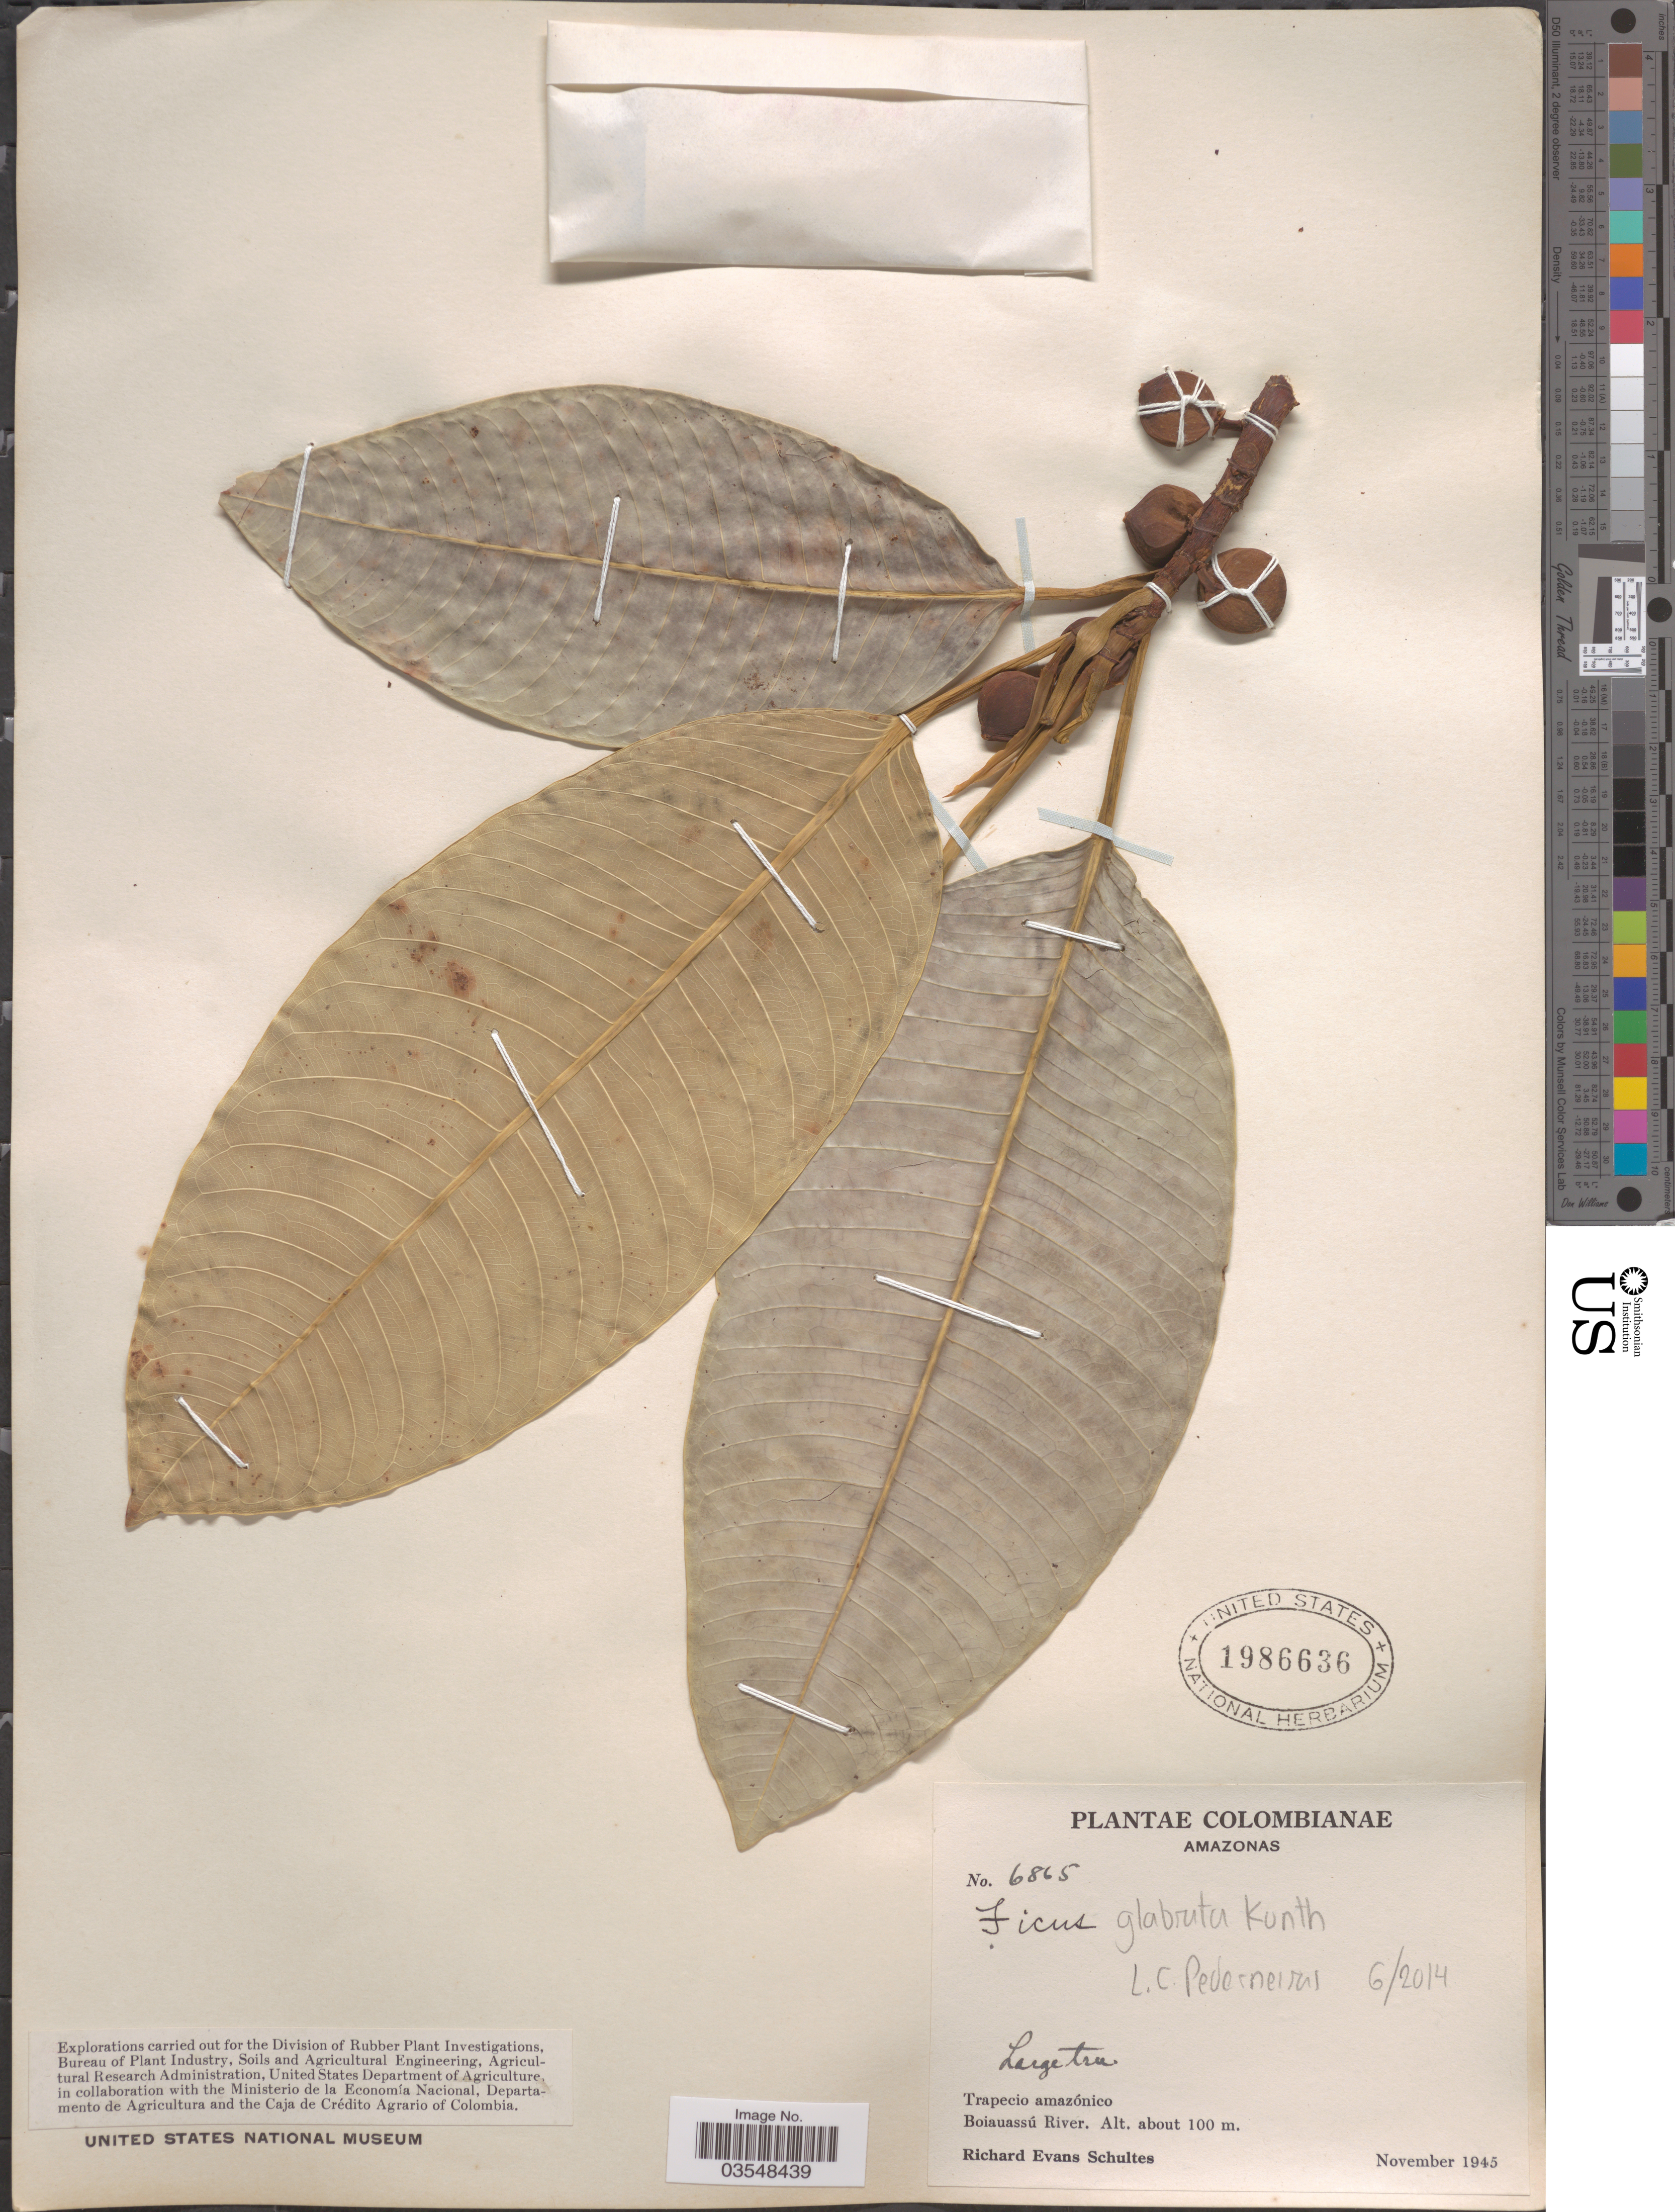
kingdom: Plantae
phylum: Tracheophyta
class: Magnoliopsida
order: Rosales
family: Moraceae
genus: Ficus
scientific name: Ficus glabrata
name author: Kunth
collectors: R. E. Schultes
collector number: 6865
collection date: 1945-11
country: Colombia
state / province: Amazônas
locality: Trapecio amazónico. Boiauassú River.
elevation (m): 100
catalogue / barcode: US 1986636